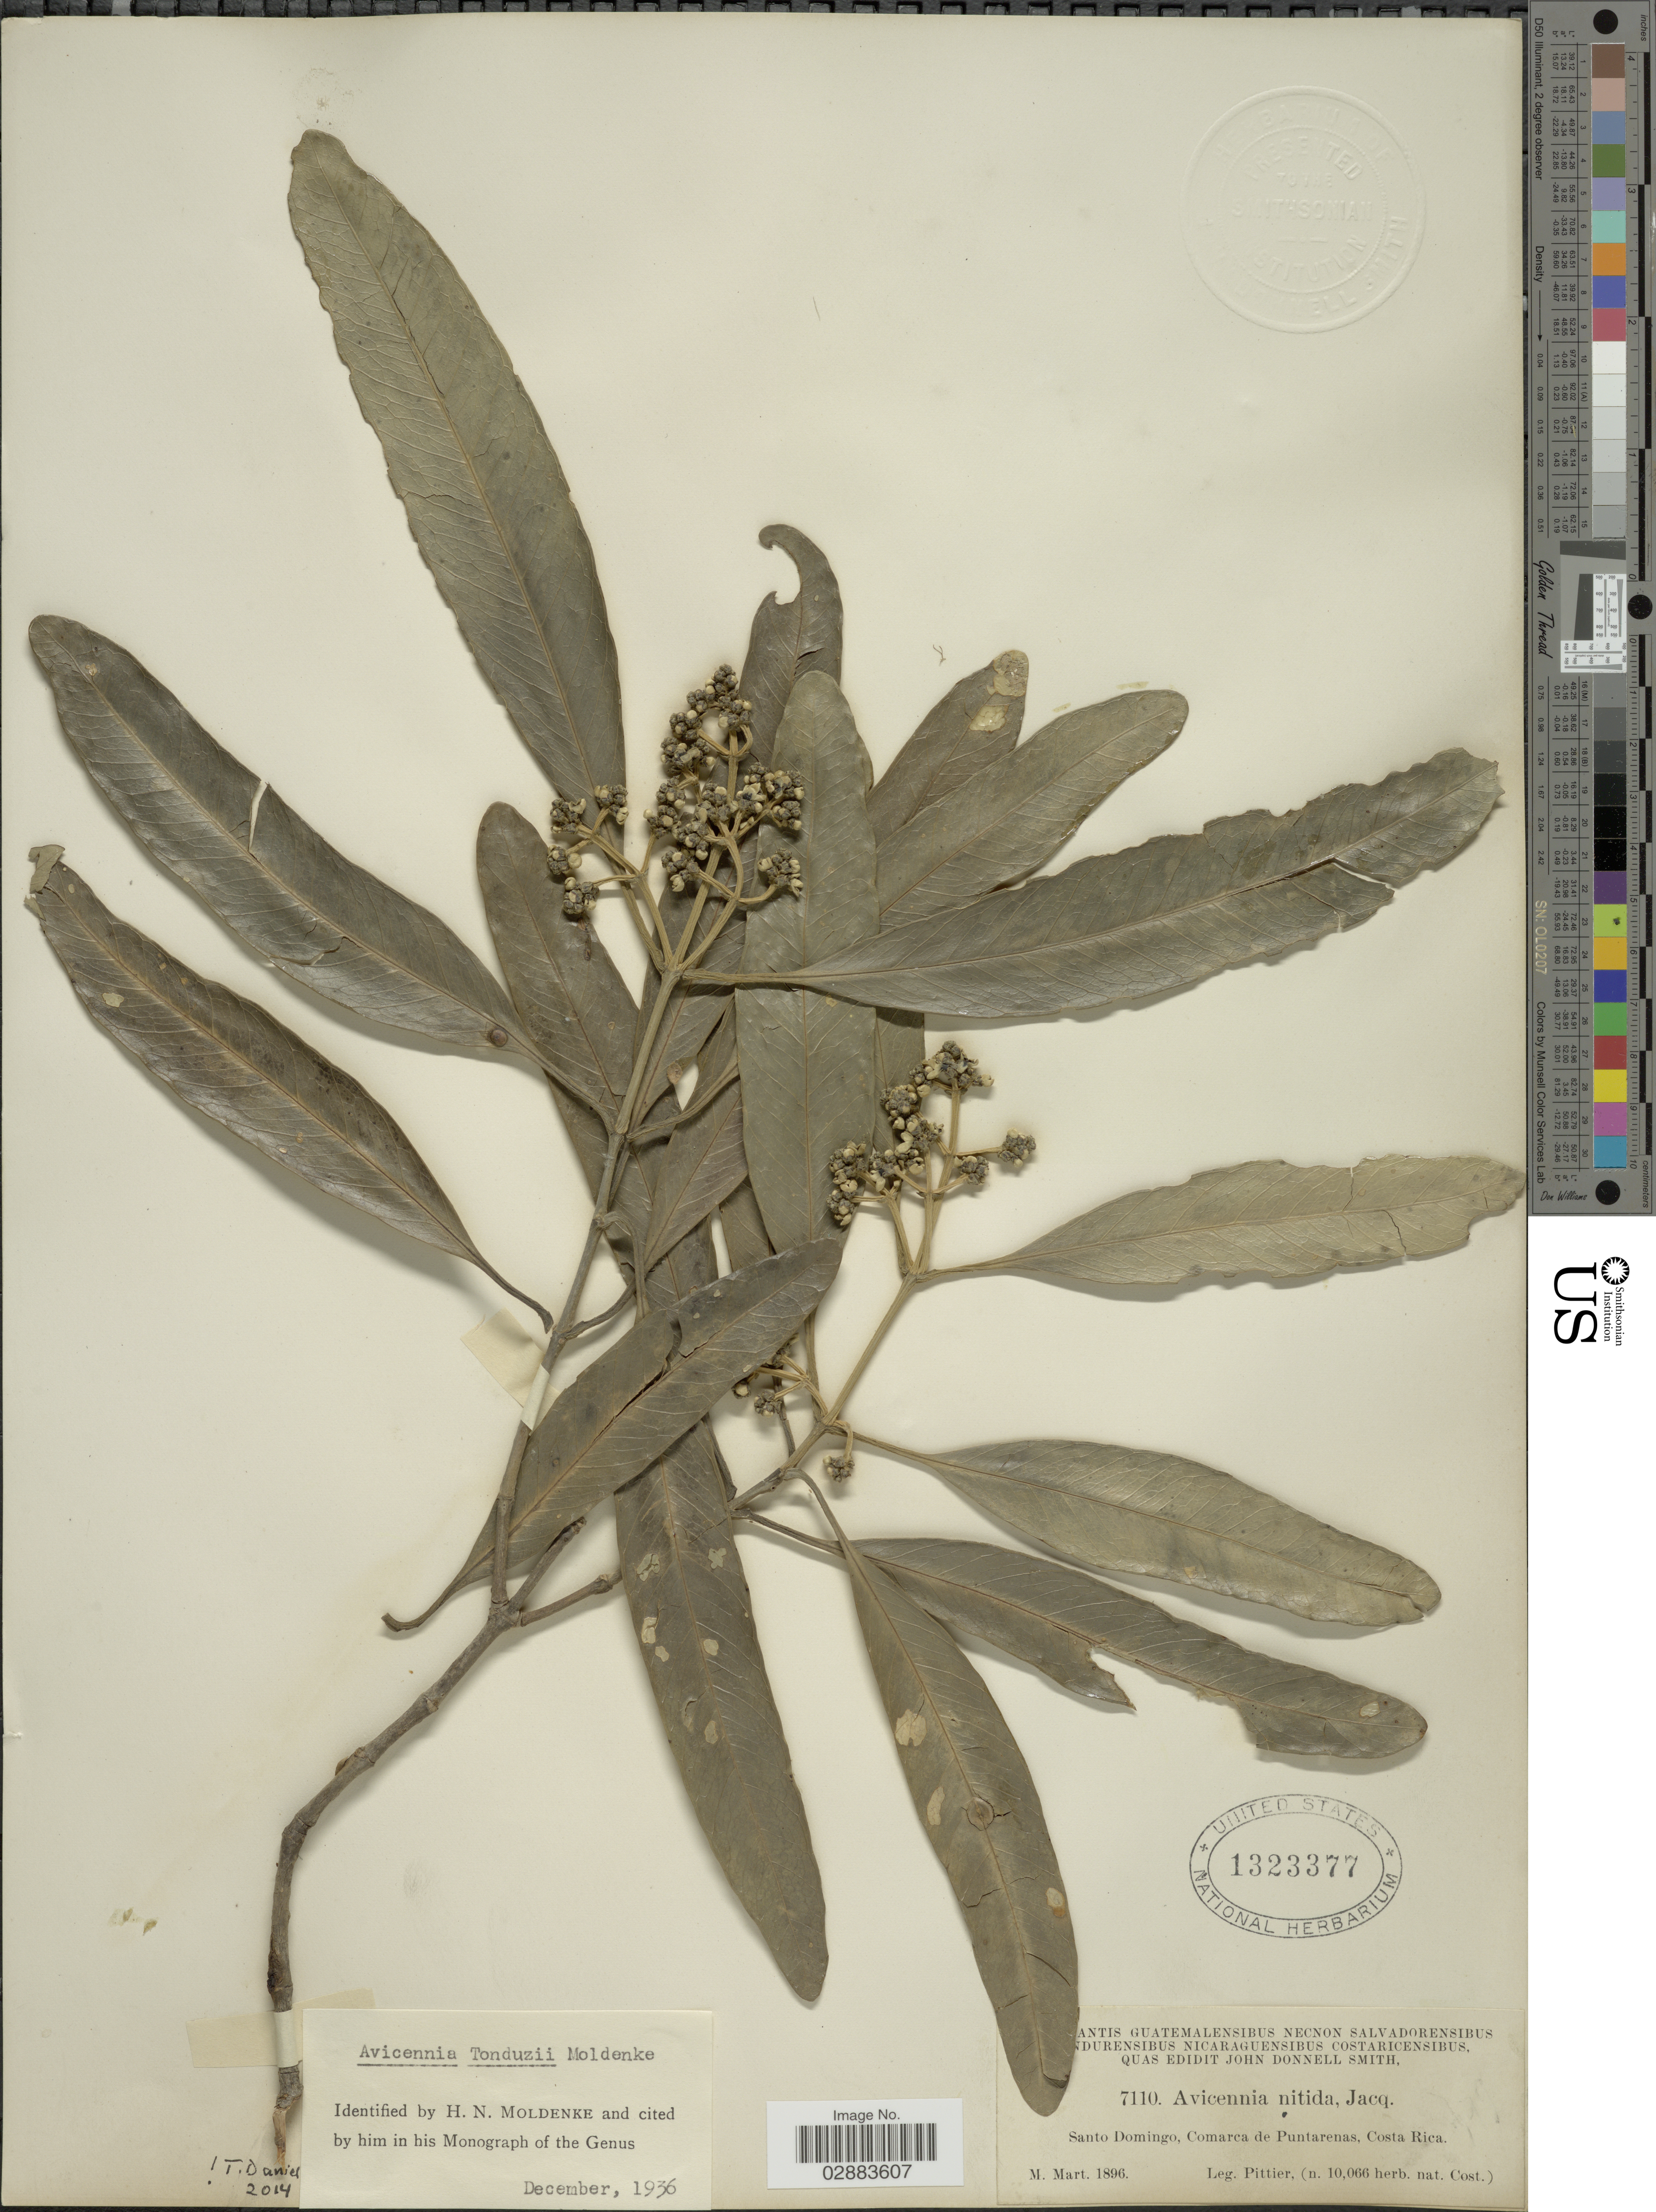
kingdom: Plantae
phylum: Tracheophyta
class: Magnoliopsida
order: Lamiales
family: Acanthaceae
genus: Avicennia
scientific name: Avicennia tonduzii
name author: Moldenke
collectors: Pittier, --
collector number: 7110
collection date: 1896-03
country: Costa Rica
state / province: Puntarenas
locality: Santo Domingo, Comarca de Puntarenas.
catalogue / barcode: US 1323377